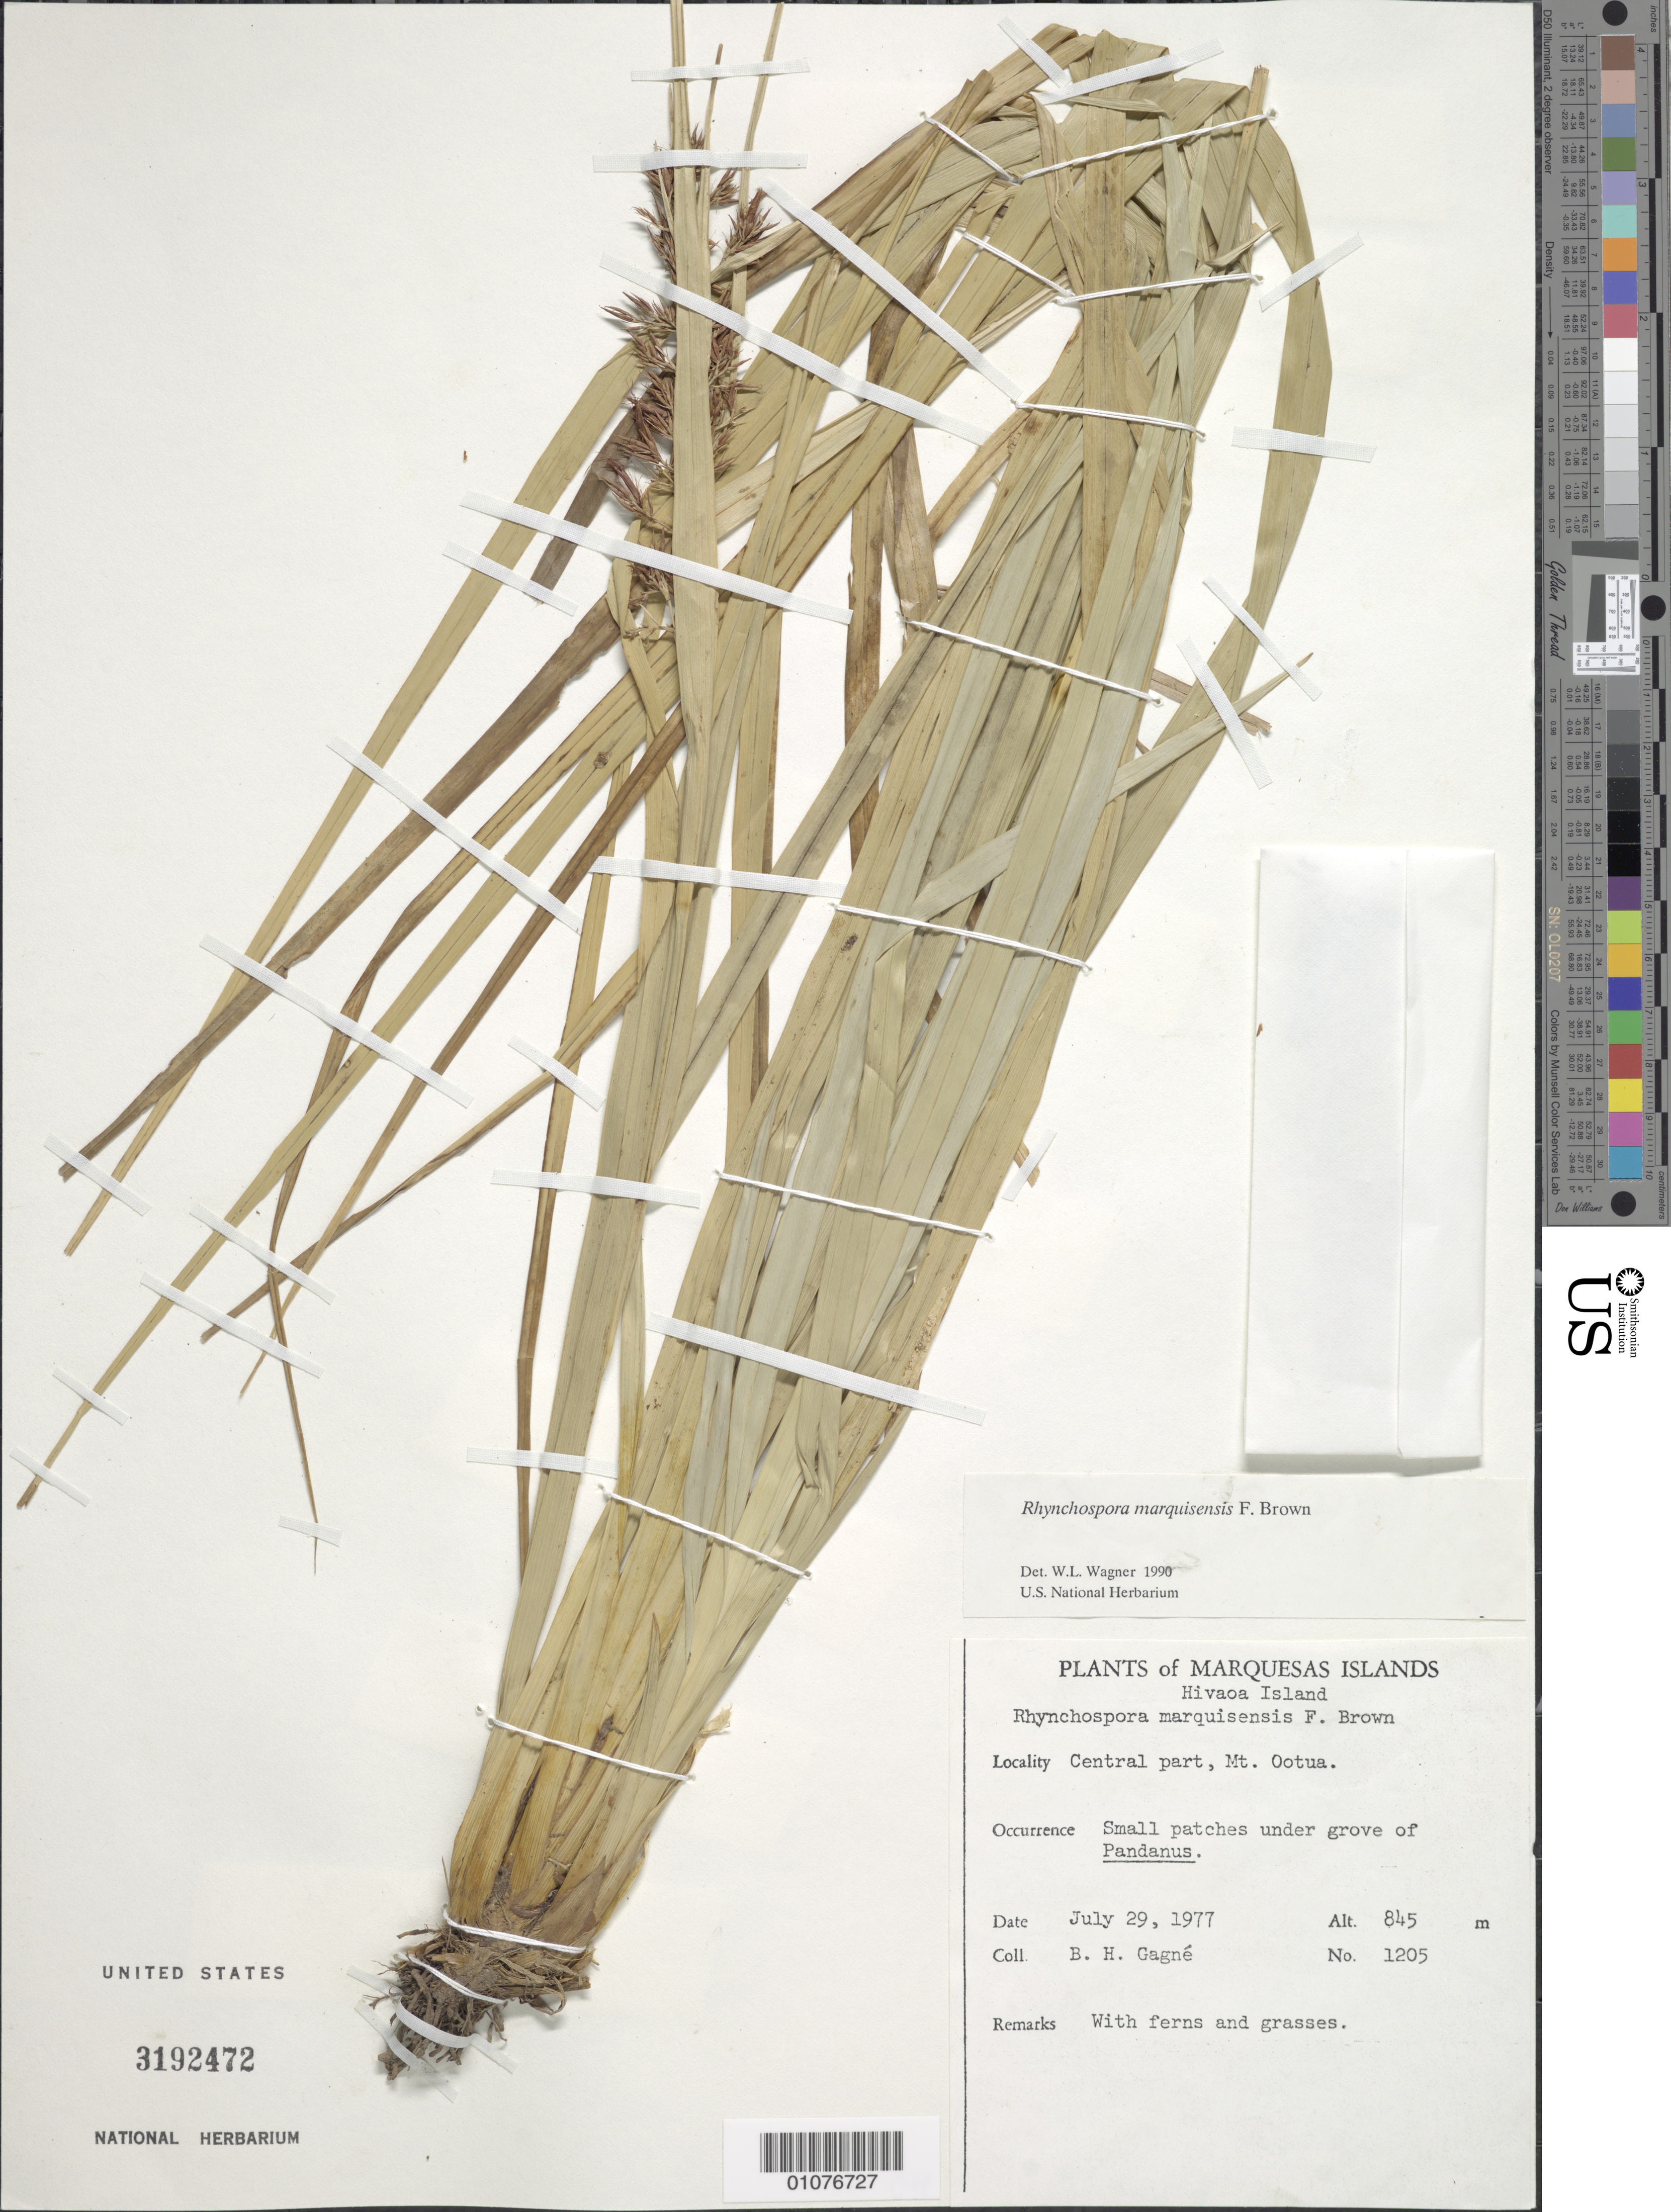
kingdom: Plantae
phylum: Tracheophyta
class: Liliopsida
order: Poales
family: Cyperaceae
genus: Rhynchospora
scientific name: Rhynchospora marquisensis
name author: F. Br.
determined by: Wagner, W. L., (BOT), Smithsonian Institution - National Museum of Natural History (UNITED STATES)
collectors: B. H. Gagné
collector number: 1205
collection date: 1977-07-29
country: French Polynesia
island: Hiva Oa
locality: Mt. Ootua, central part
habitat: Small patches under grove of Pandanus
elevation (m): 845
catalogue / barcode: US 3192472